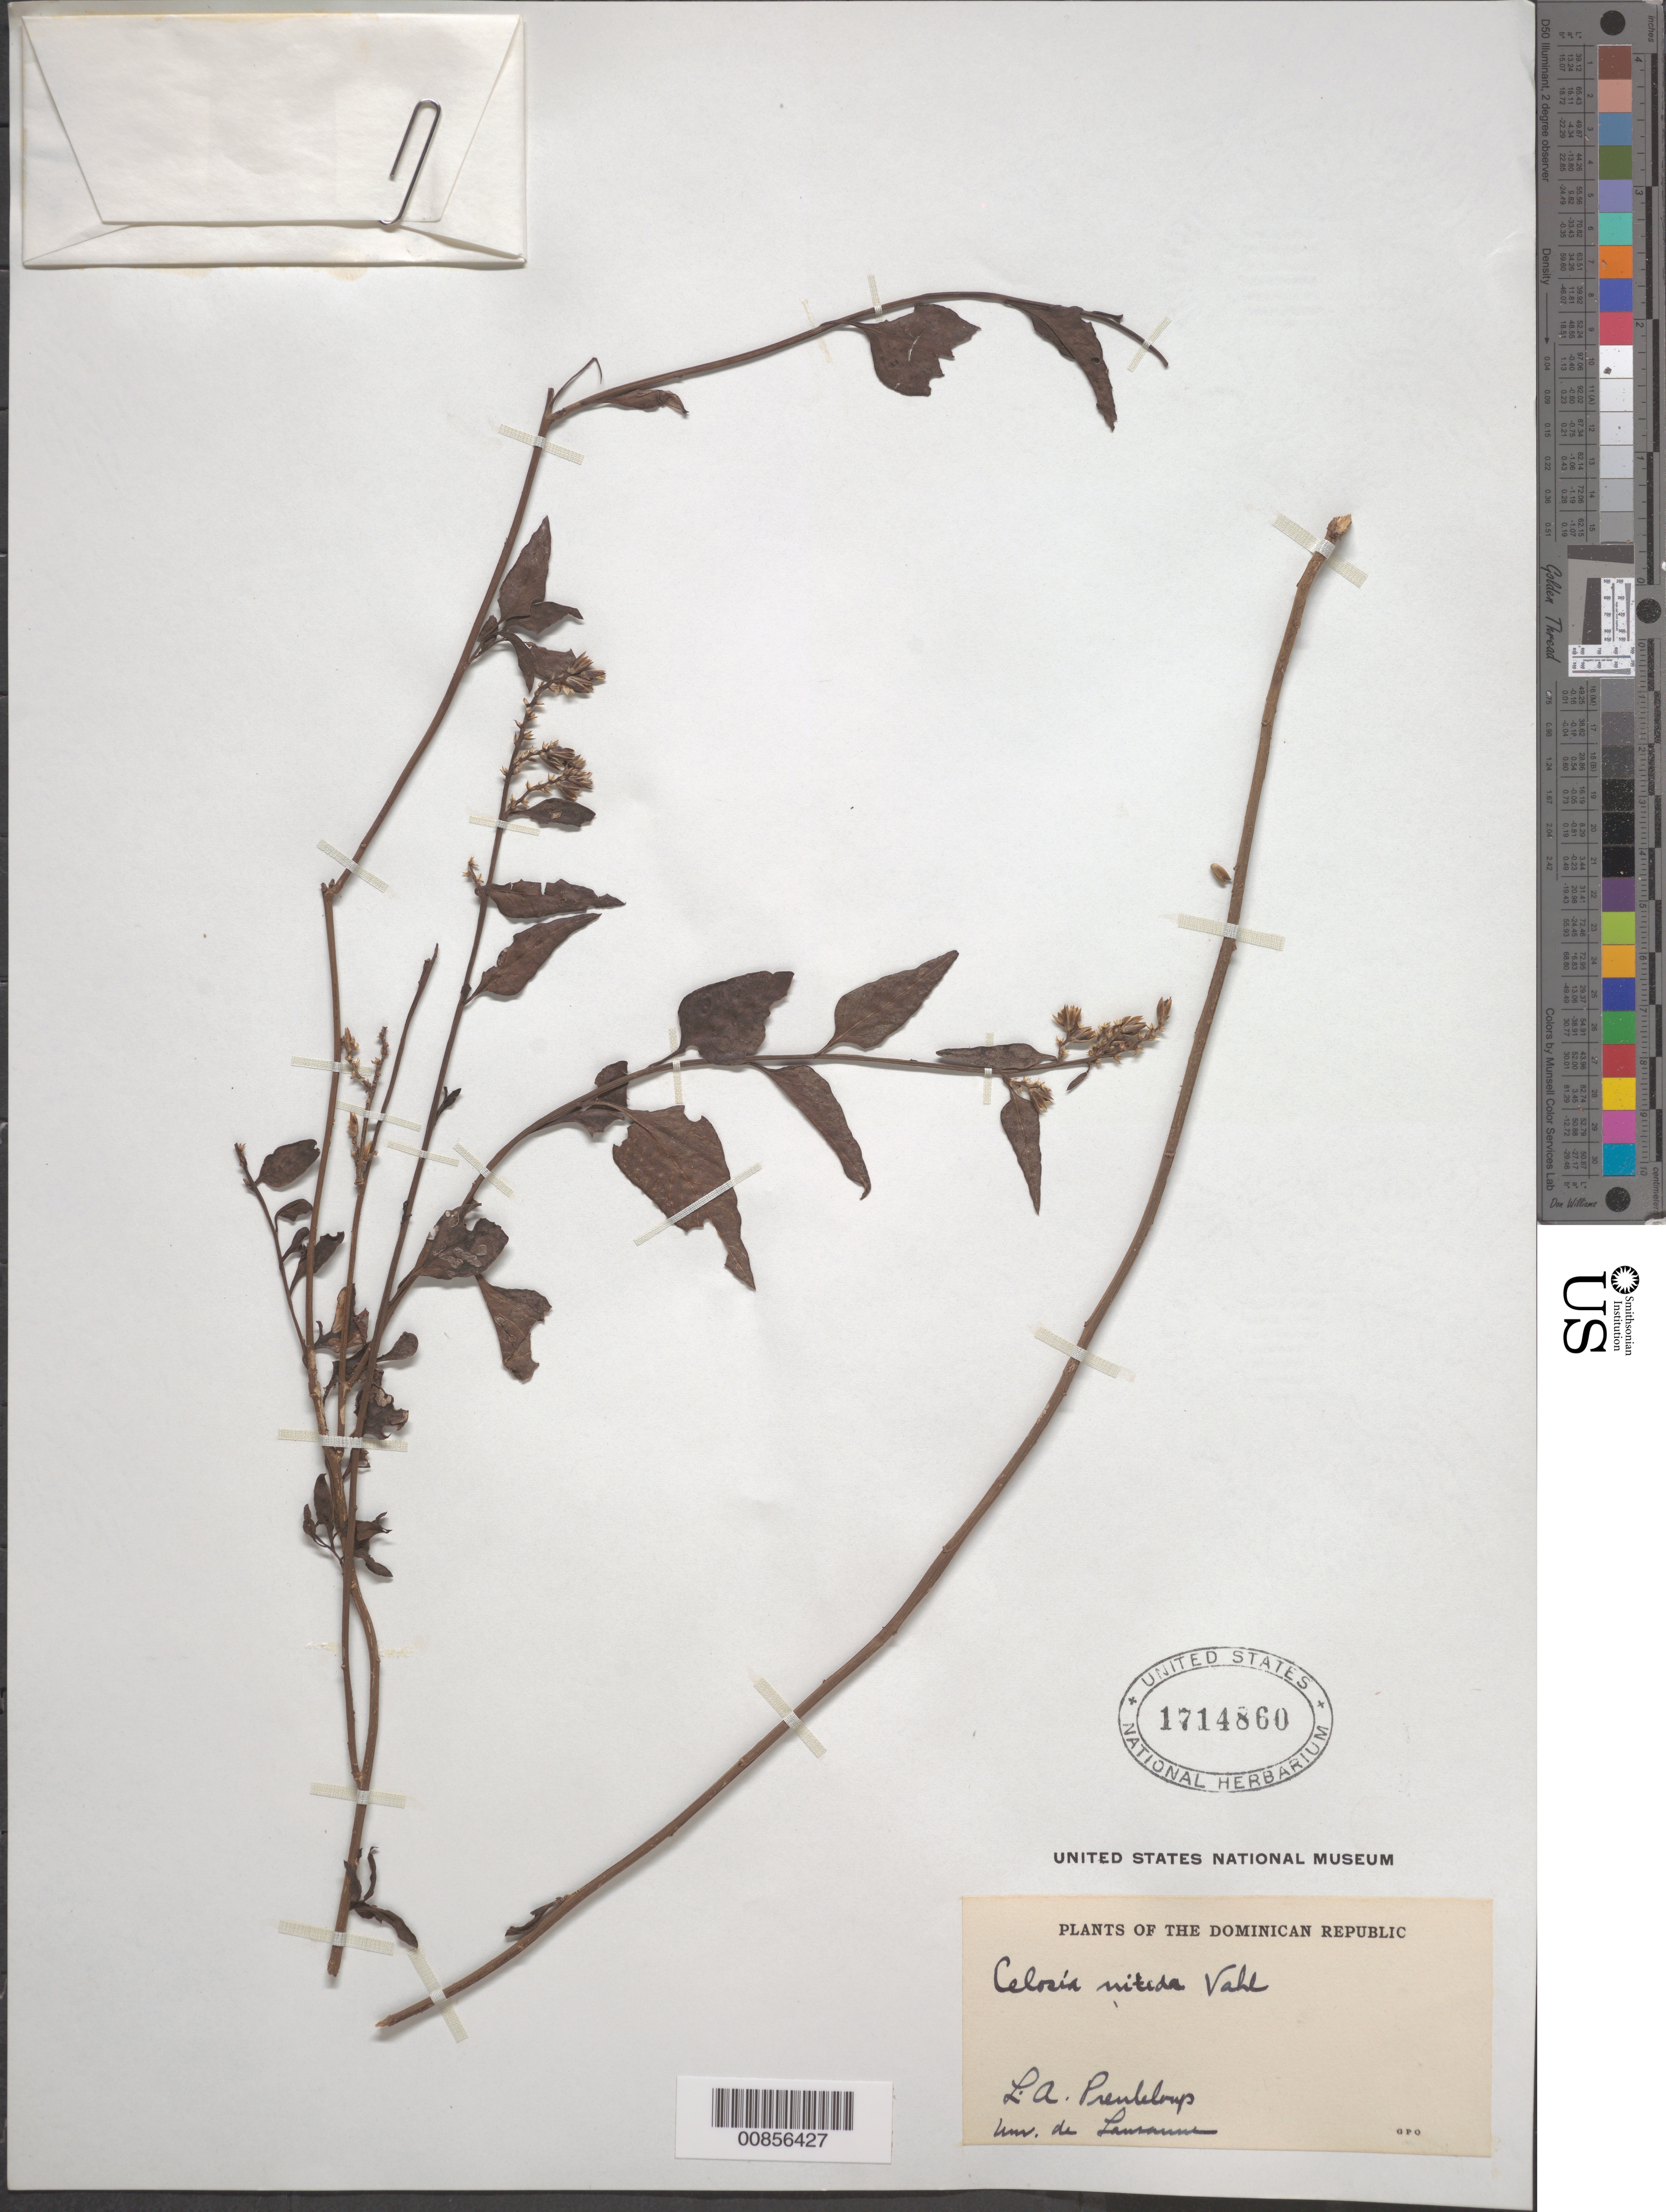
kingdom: Plantae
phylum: Tracheophyta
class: Magnoliopsida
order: Caryophyllales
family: Amaranthaceae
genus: Celosia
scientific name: Celosia nitida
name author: Vahl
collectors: L. Prenleloup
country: Dominican Republic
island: Hispaniola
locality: Dominican Republic.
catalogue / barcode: US 1714860